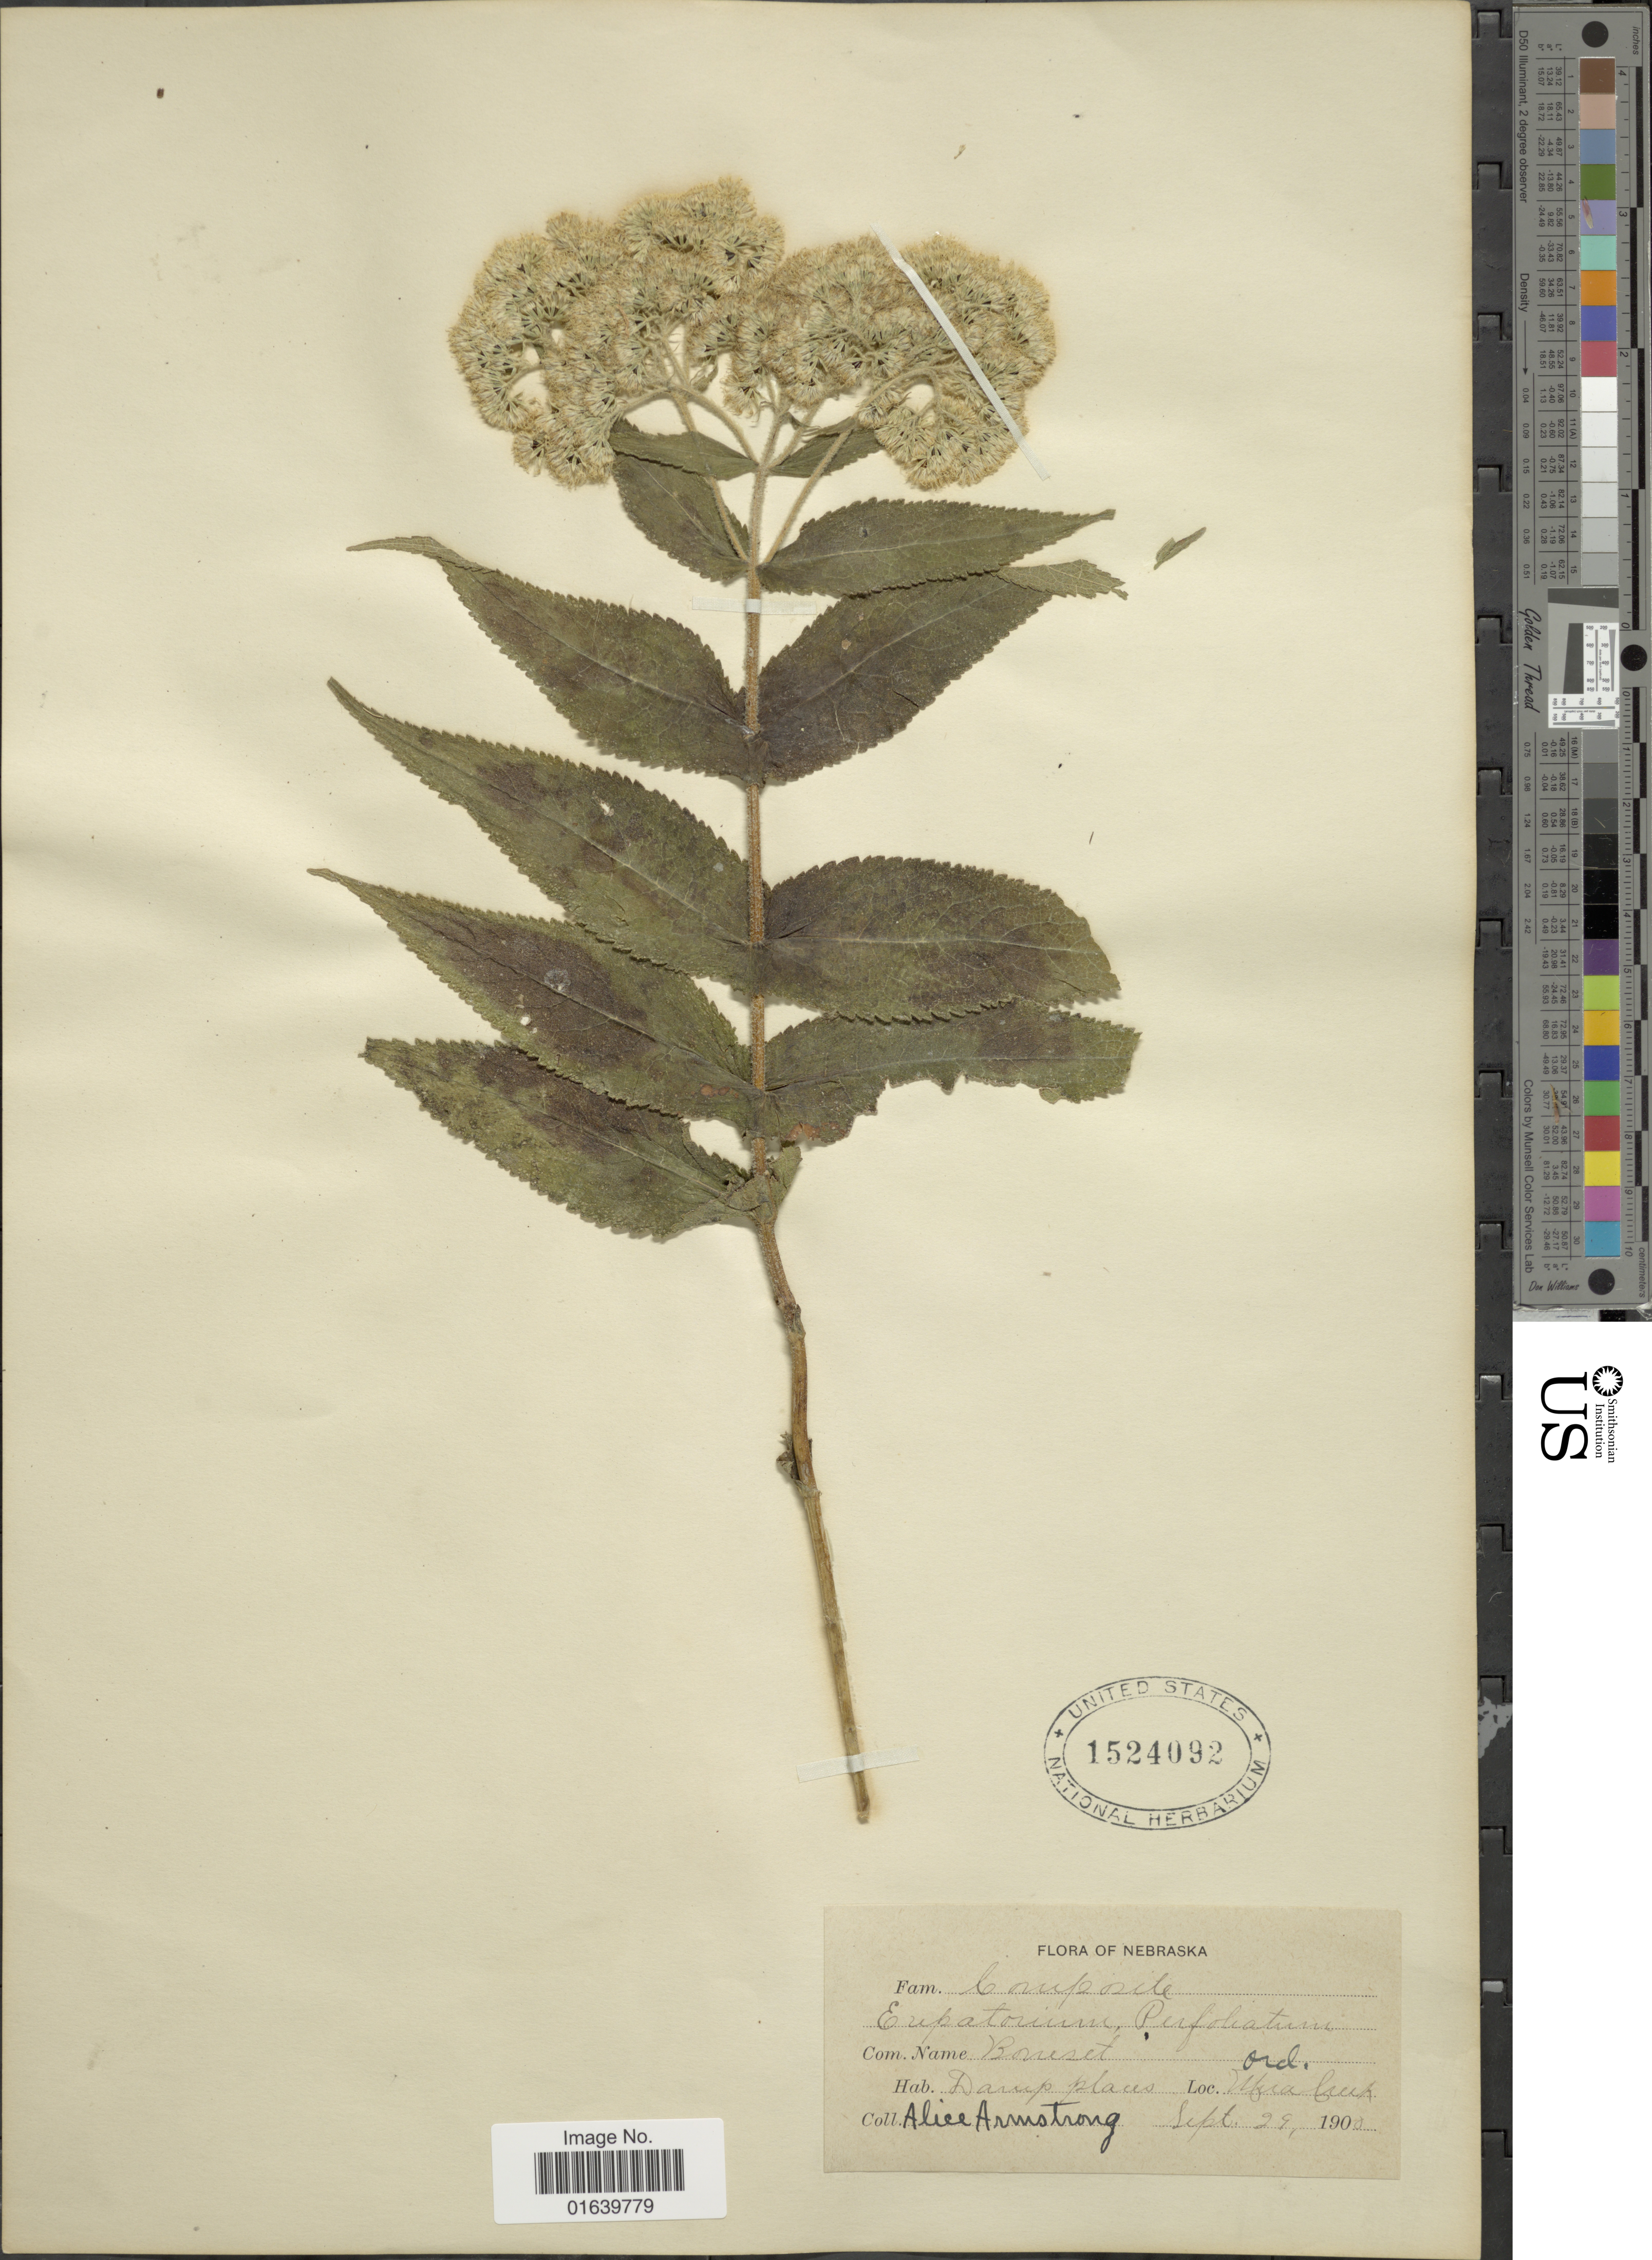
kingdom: Plantae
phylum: Tracheophyta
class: Magnoliopsida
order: Asterales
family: Asteraceae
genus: Eupatorium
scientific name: Eupatorium perfoliatum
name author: L.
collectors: A. Armstrong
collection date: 1900-09-29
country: United States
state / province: Nebraska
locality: Damp Places, Ufia Creek. [interpreted]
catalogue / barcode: US 1524092